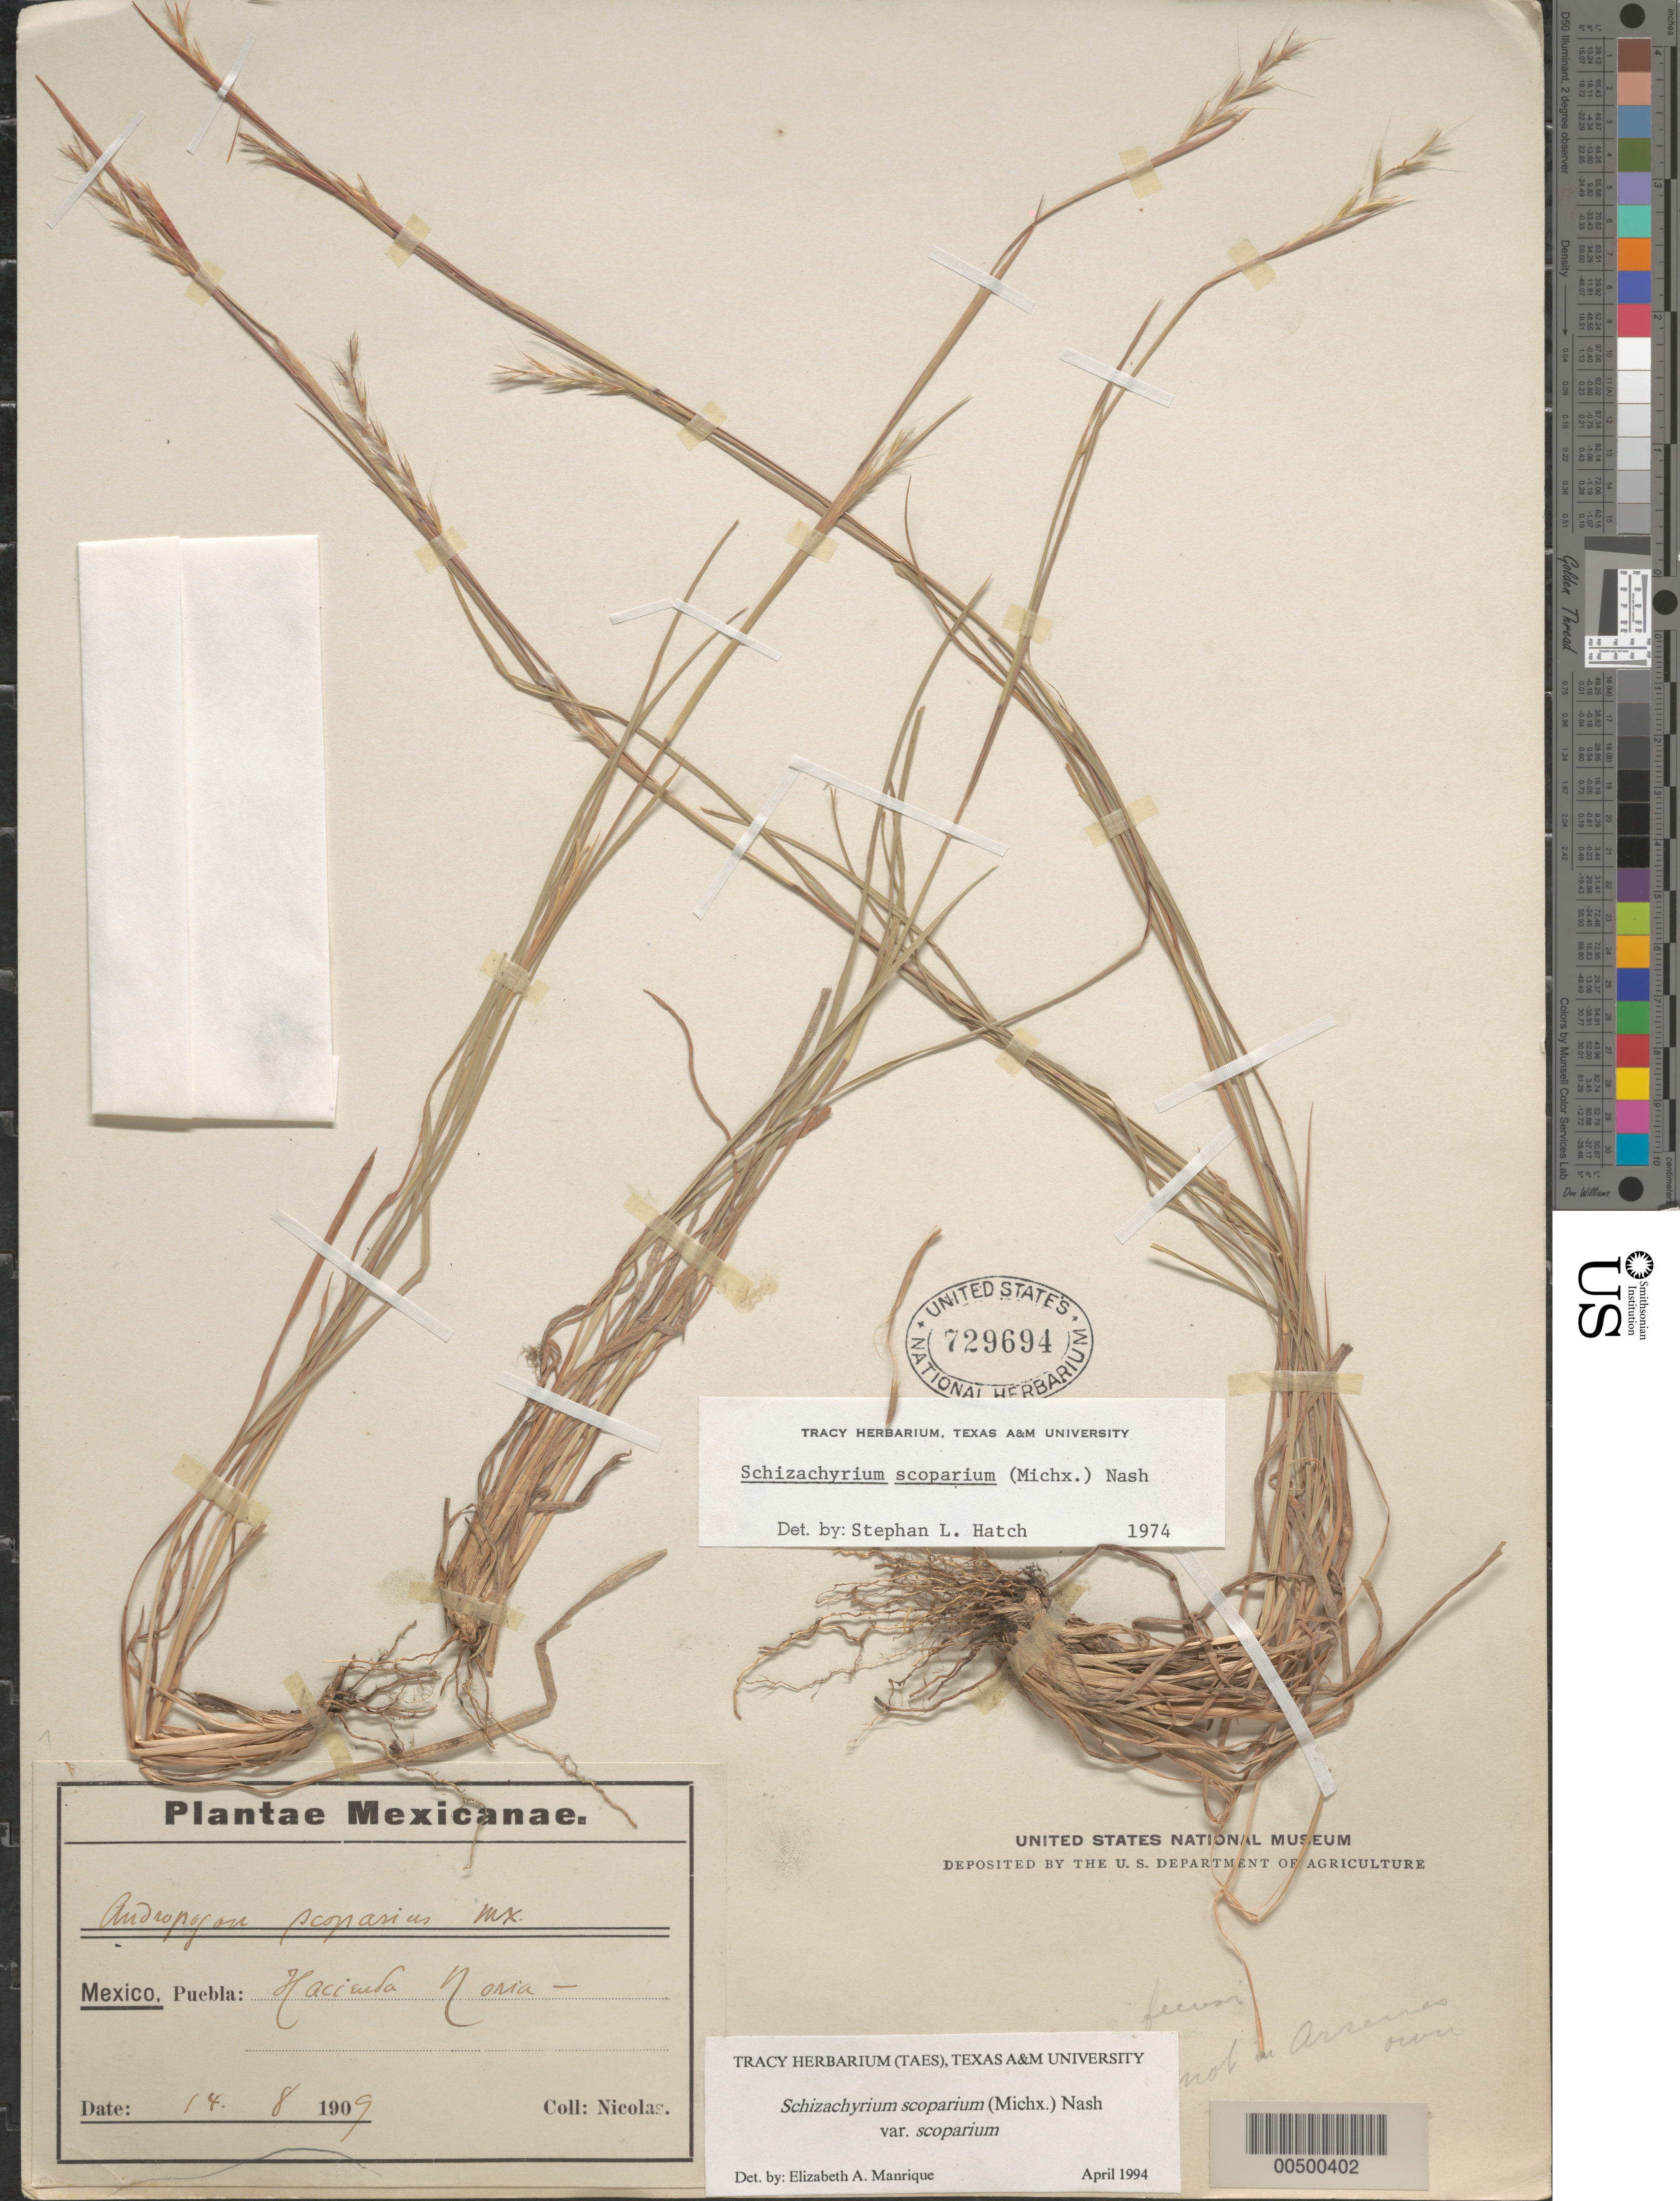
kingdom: Plantae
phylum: Tracheophyta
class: Liliopsida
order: Poales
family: Poaceae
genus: Schizachyrium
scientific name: Schizachyrium scoparium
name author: (Michx.) Nash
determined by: Manrique, E. A.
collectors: -. Nicolas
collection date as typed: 14 Aug 1909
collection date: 1909-08-14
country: Mexico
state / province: Puebla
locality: Hacienda Noria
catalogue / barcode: US 729694